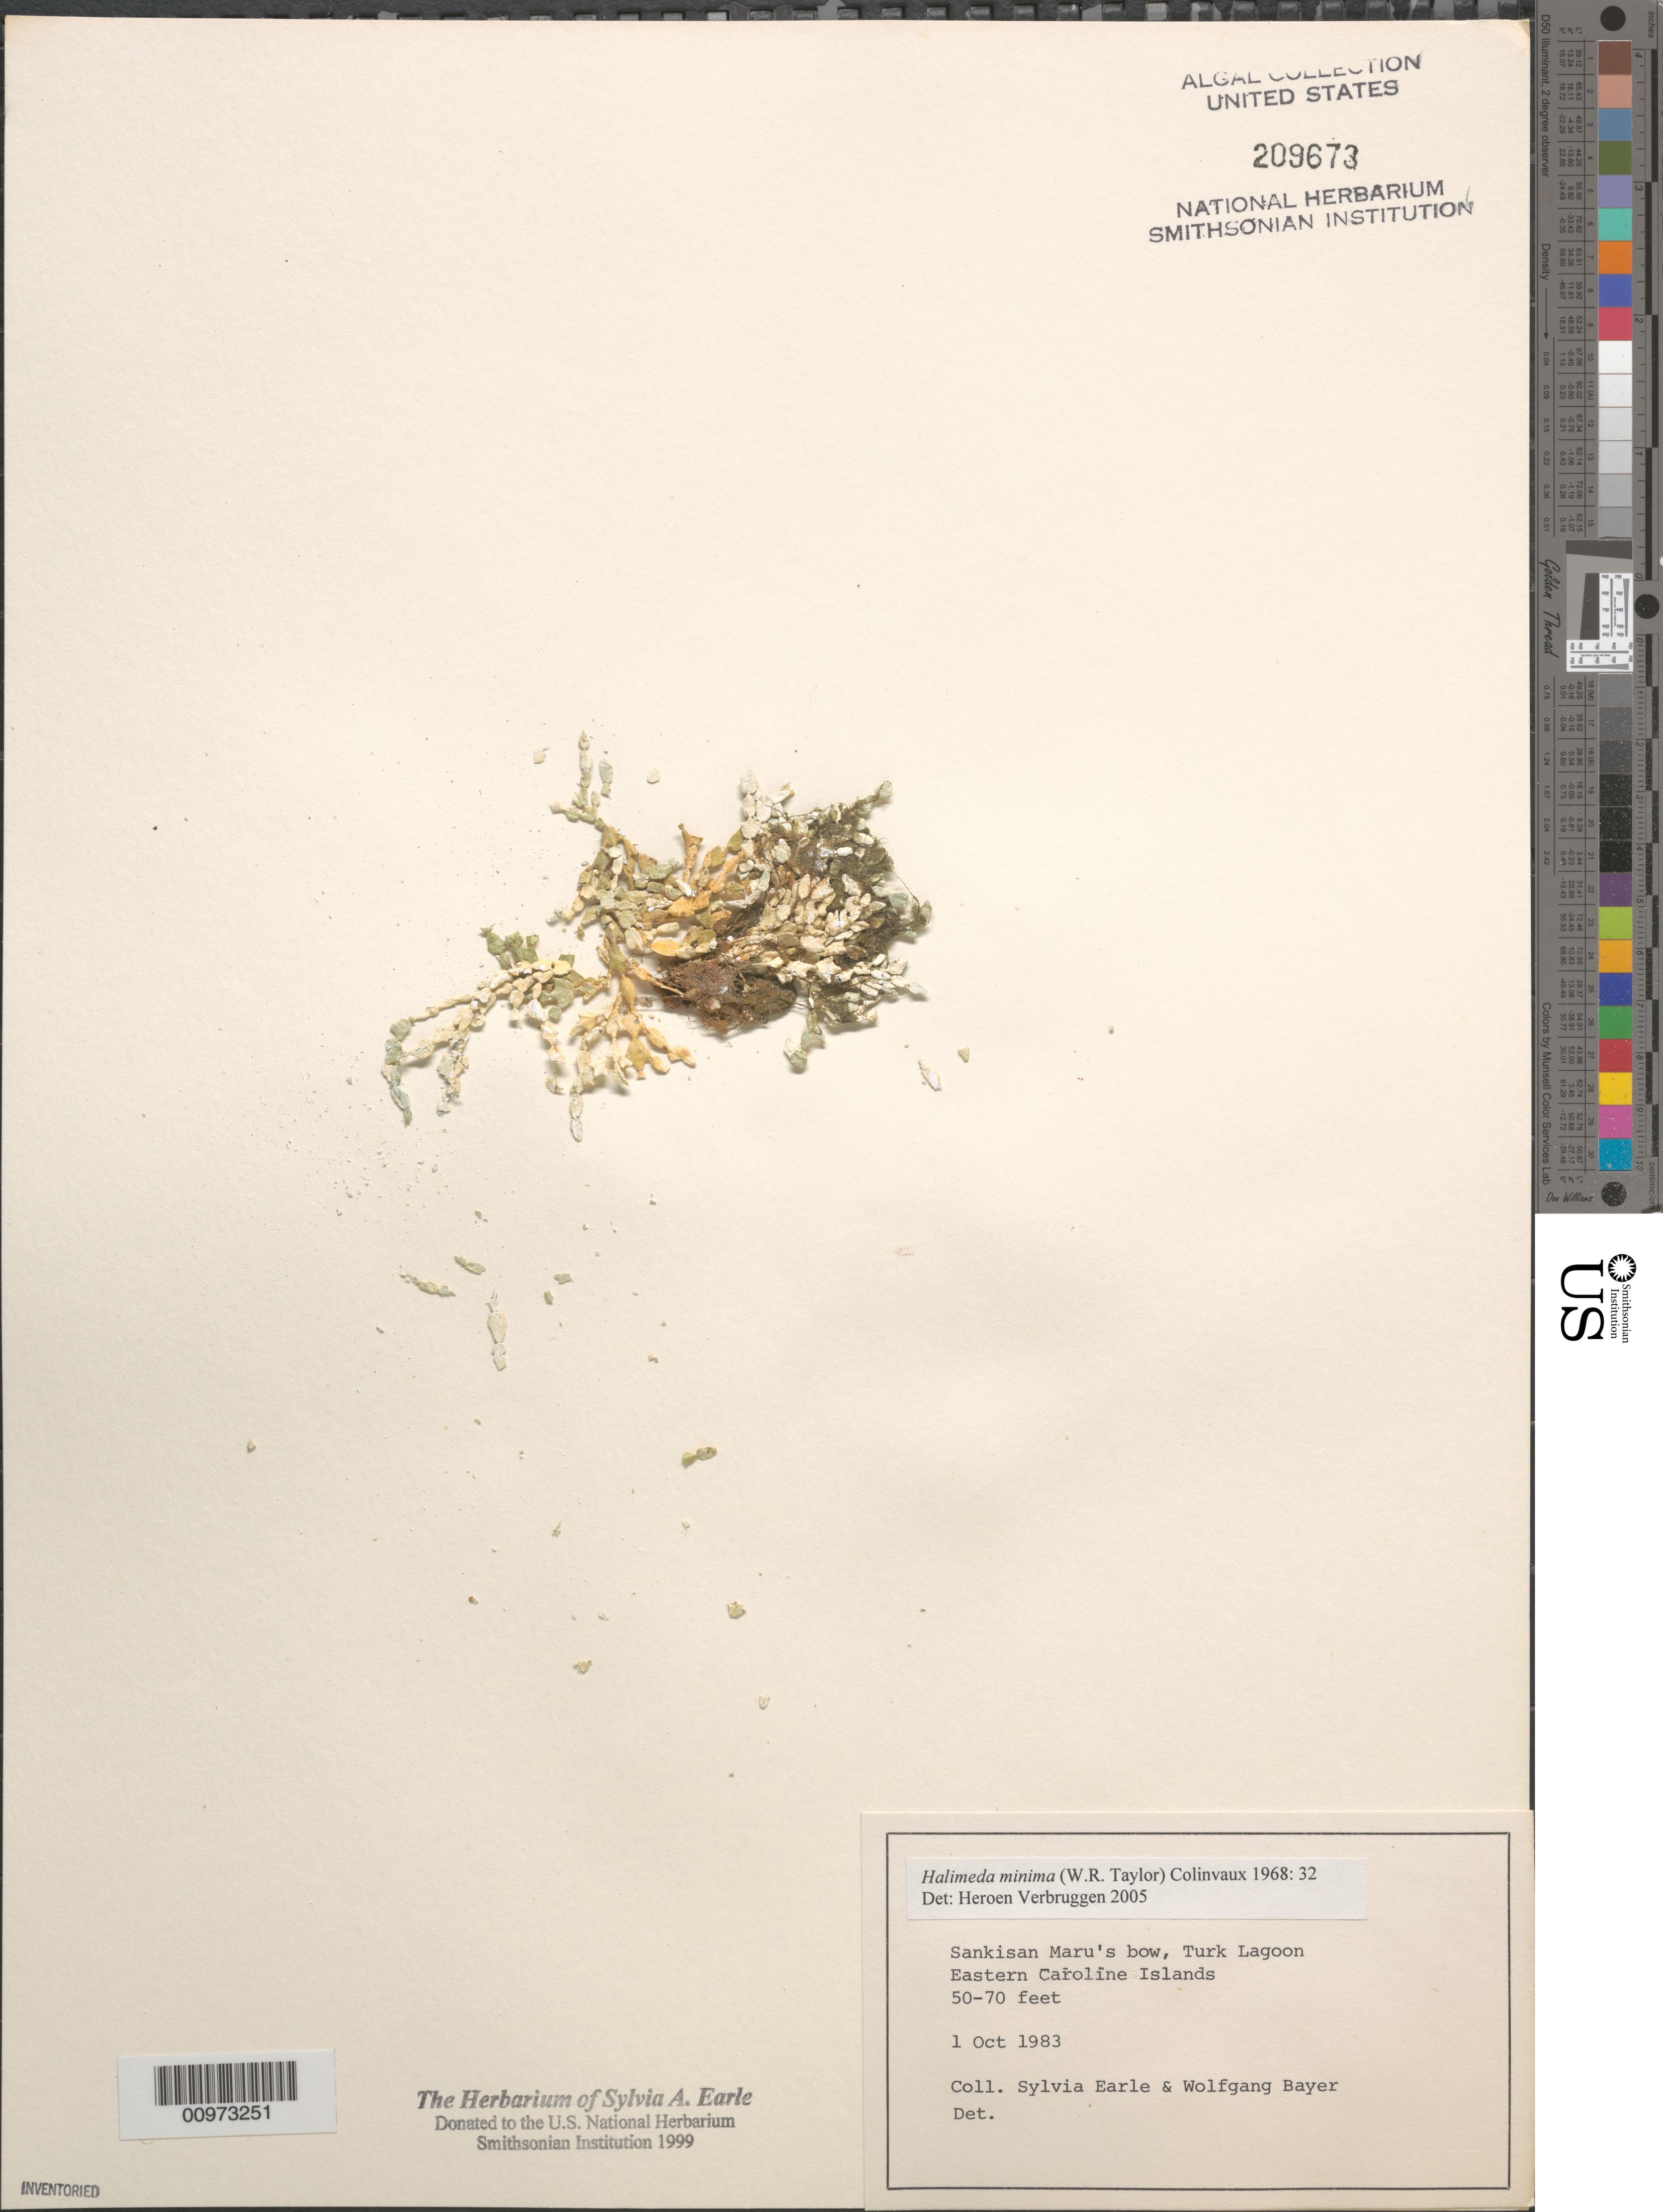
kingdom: Plantae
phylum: Chlorophyta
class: Ulvophyceae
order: Bryopsidales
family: Halimedaceae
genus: Halimeda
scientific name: Halimeda minima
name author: (W.R. Taylor) Hillis-Colinvaux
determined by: Verbruggen, H.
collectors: S. A. Earle & W. Bayer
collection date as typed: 01 Oct 1983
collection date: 1983-10-01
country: Micronesia, Federated States of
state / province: Truk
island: Truk (Chuuk) Is.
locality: Sankisan Maru, Chuuk Lagoon [Truk Lagoon]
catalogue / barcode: US 209673